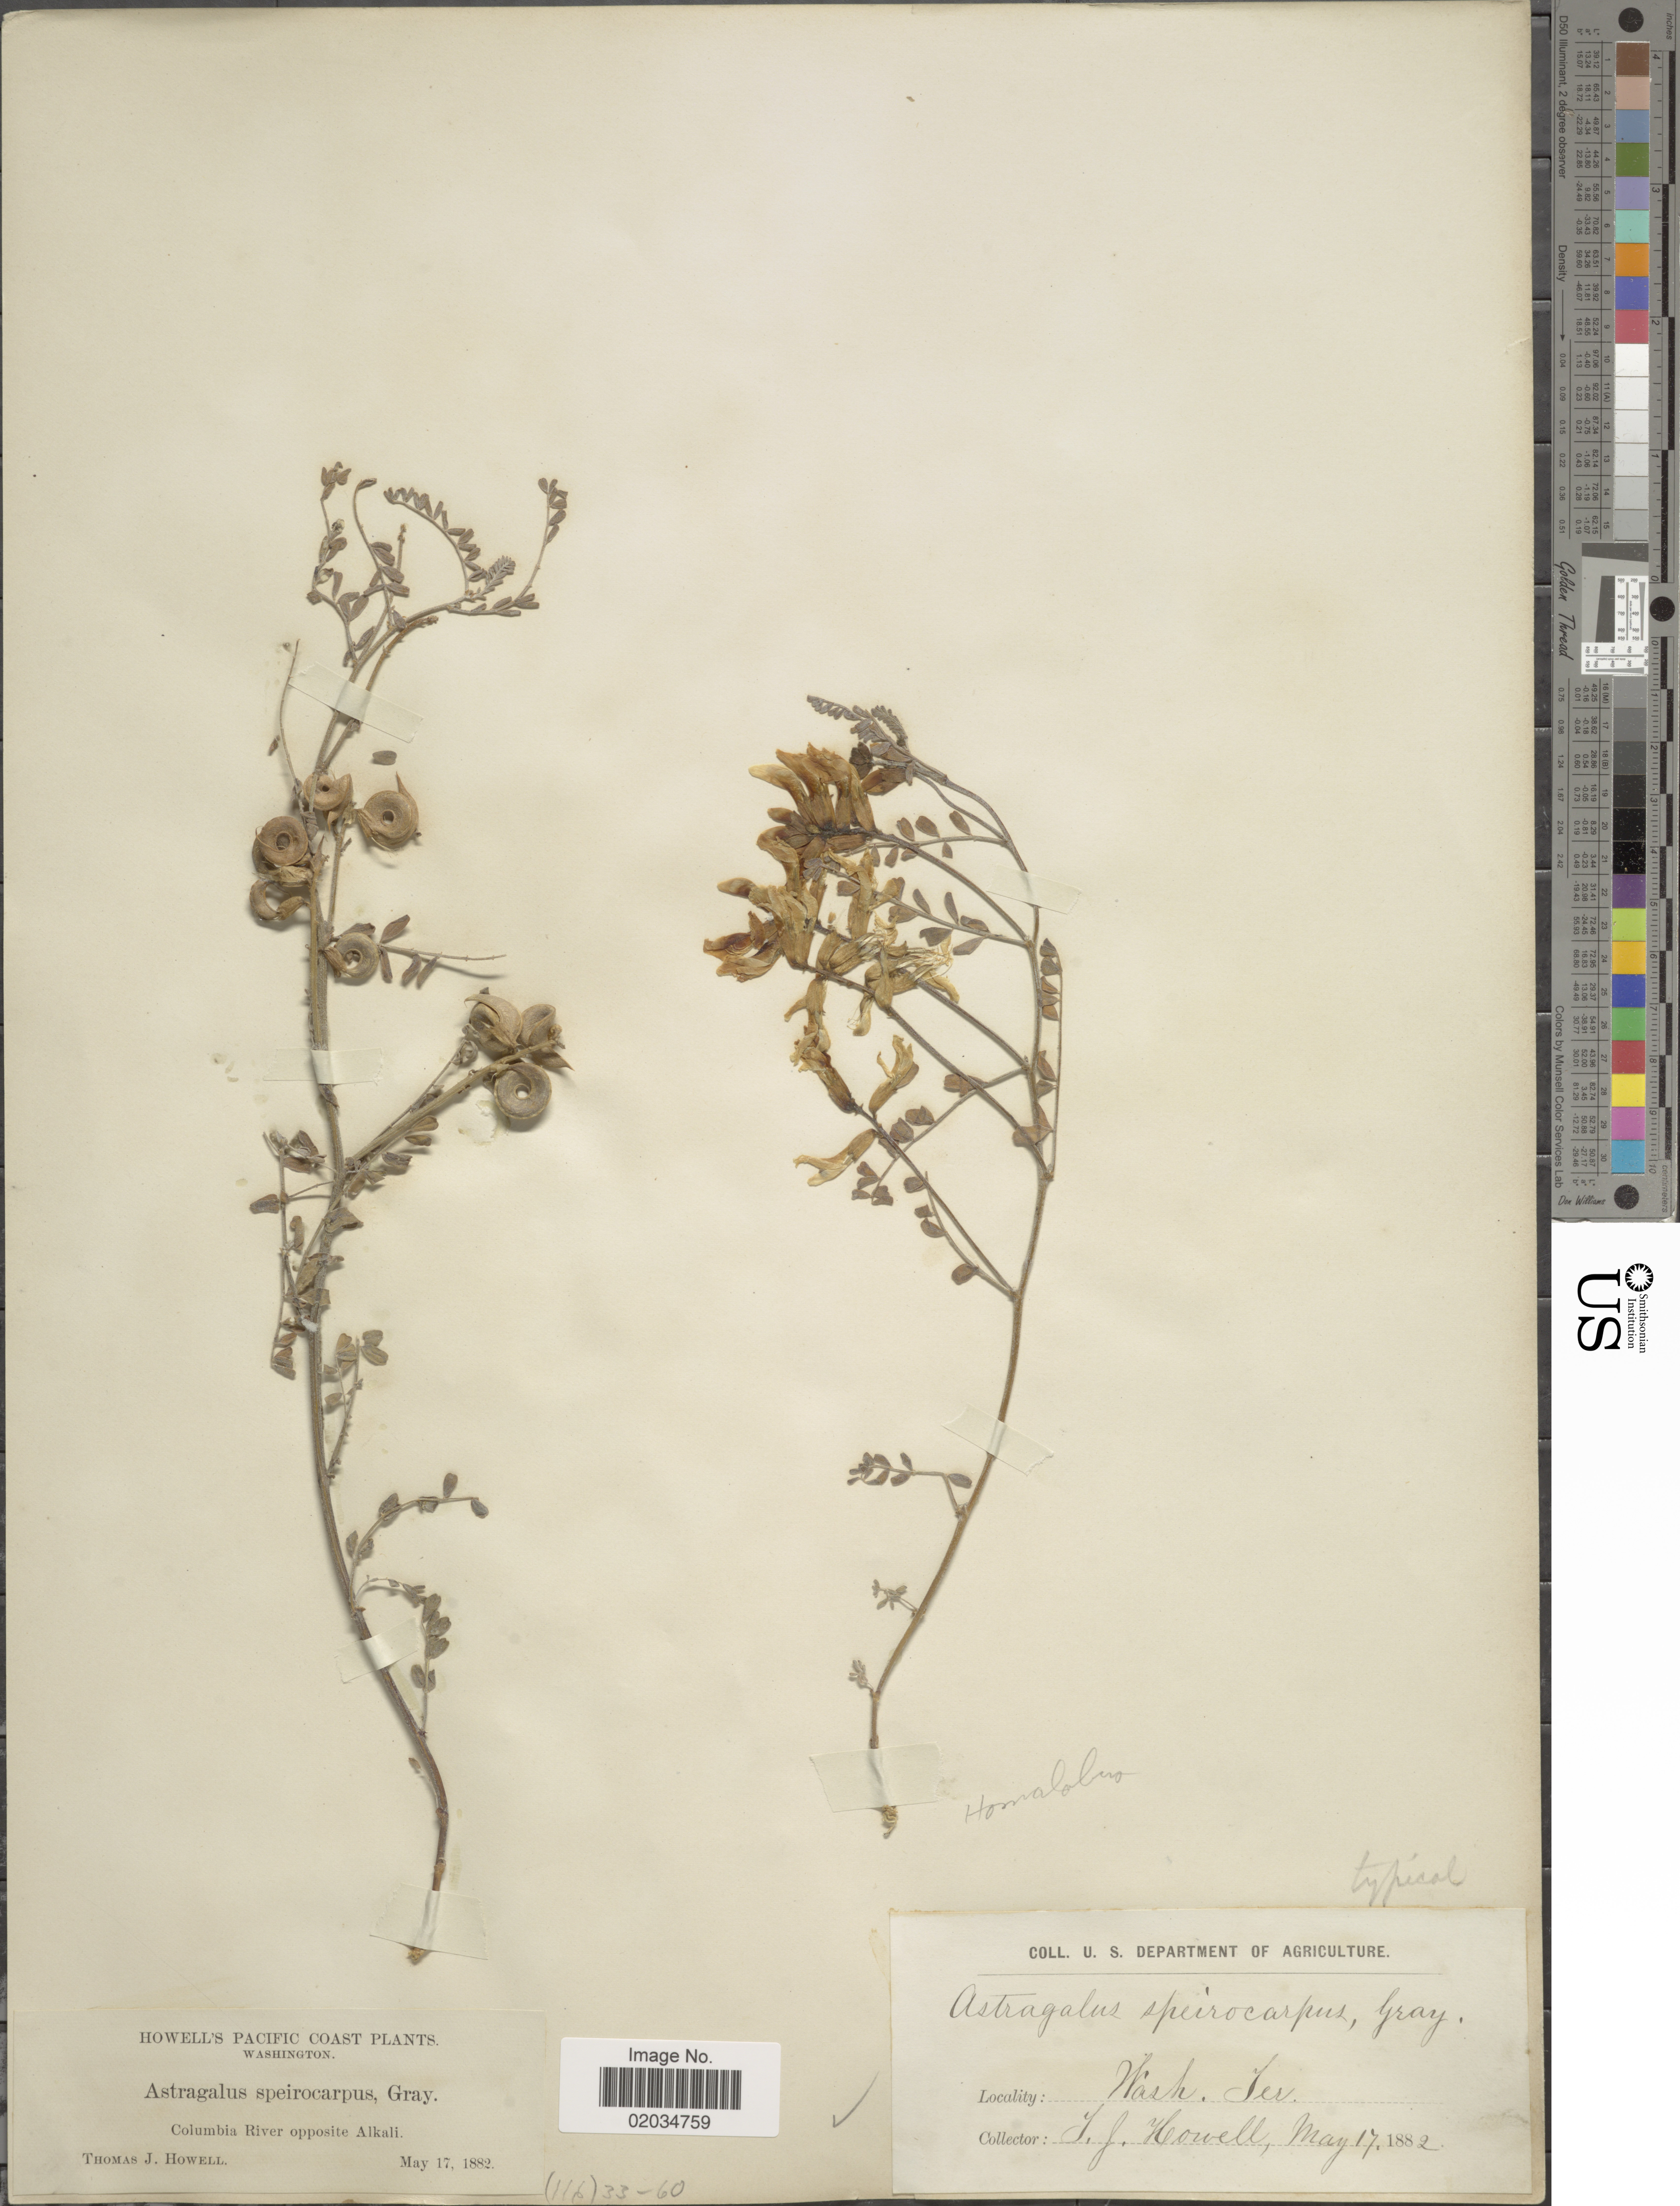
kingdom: Plantae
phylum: Tracheophyta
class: Magnoliopsida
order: Fabales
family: Fabaceae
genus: Astragalus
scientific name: Astragalus speirocarpus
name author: A. Gray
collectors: T. J. Howell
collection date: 1882-05-17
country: United States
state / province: Washington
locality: Pacific Coast. Columbia River opposite Alkali